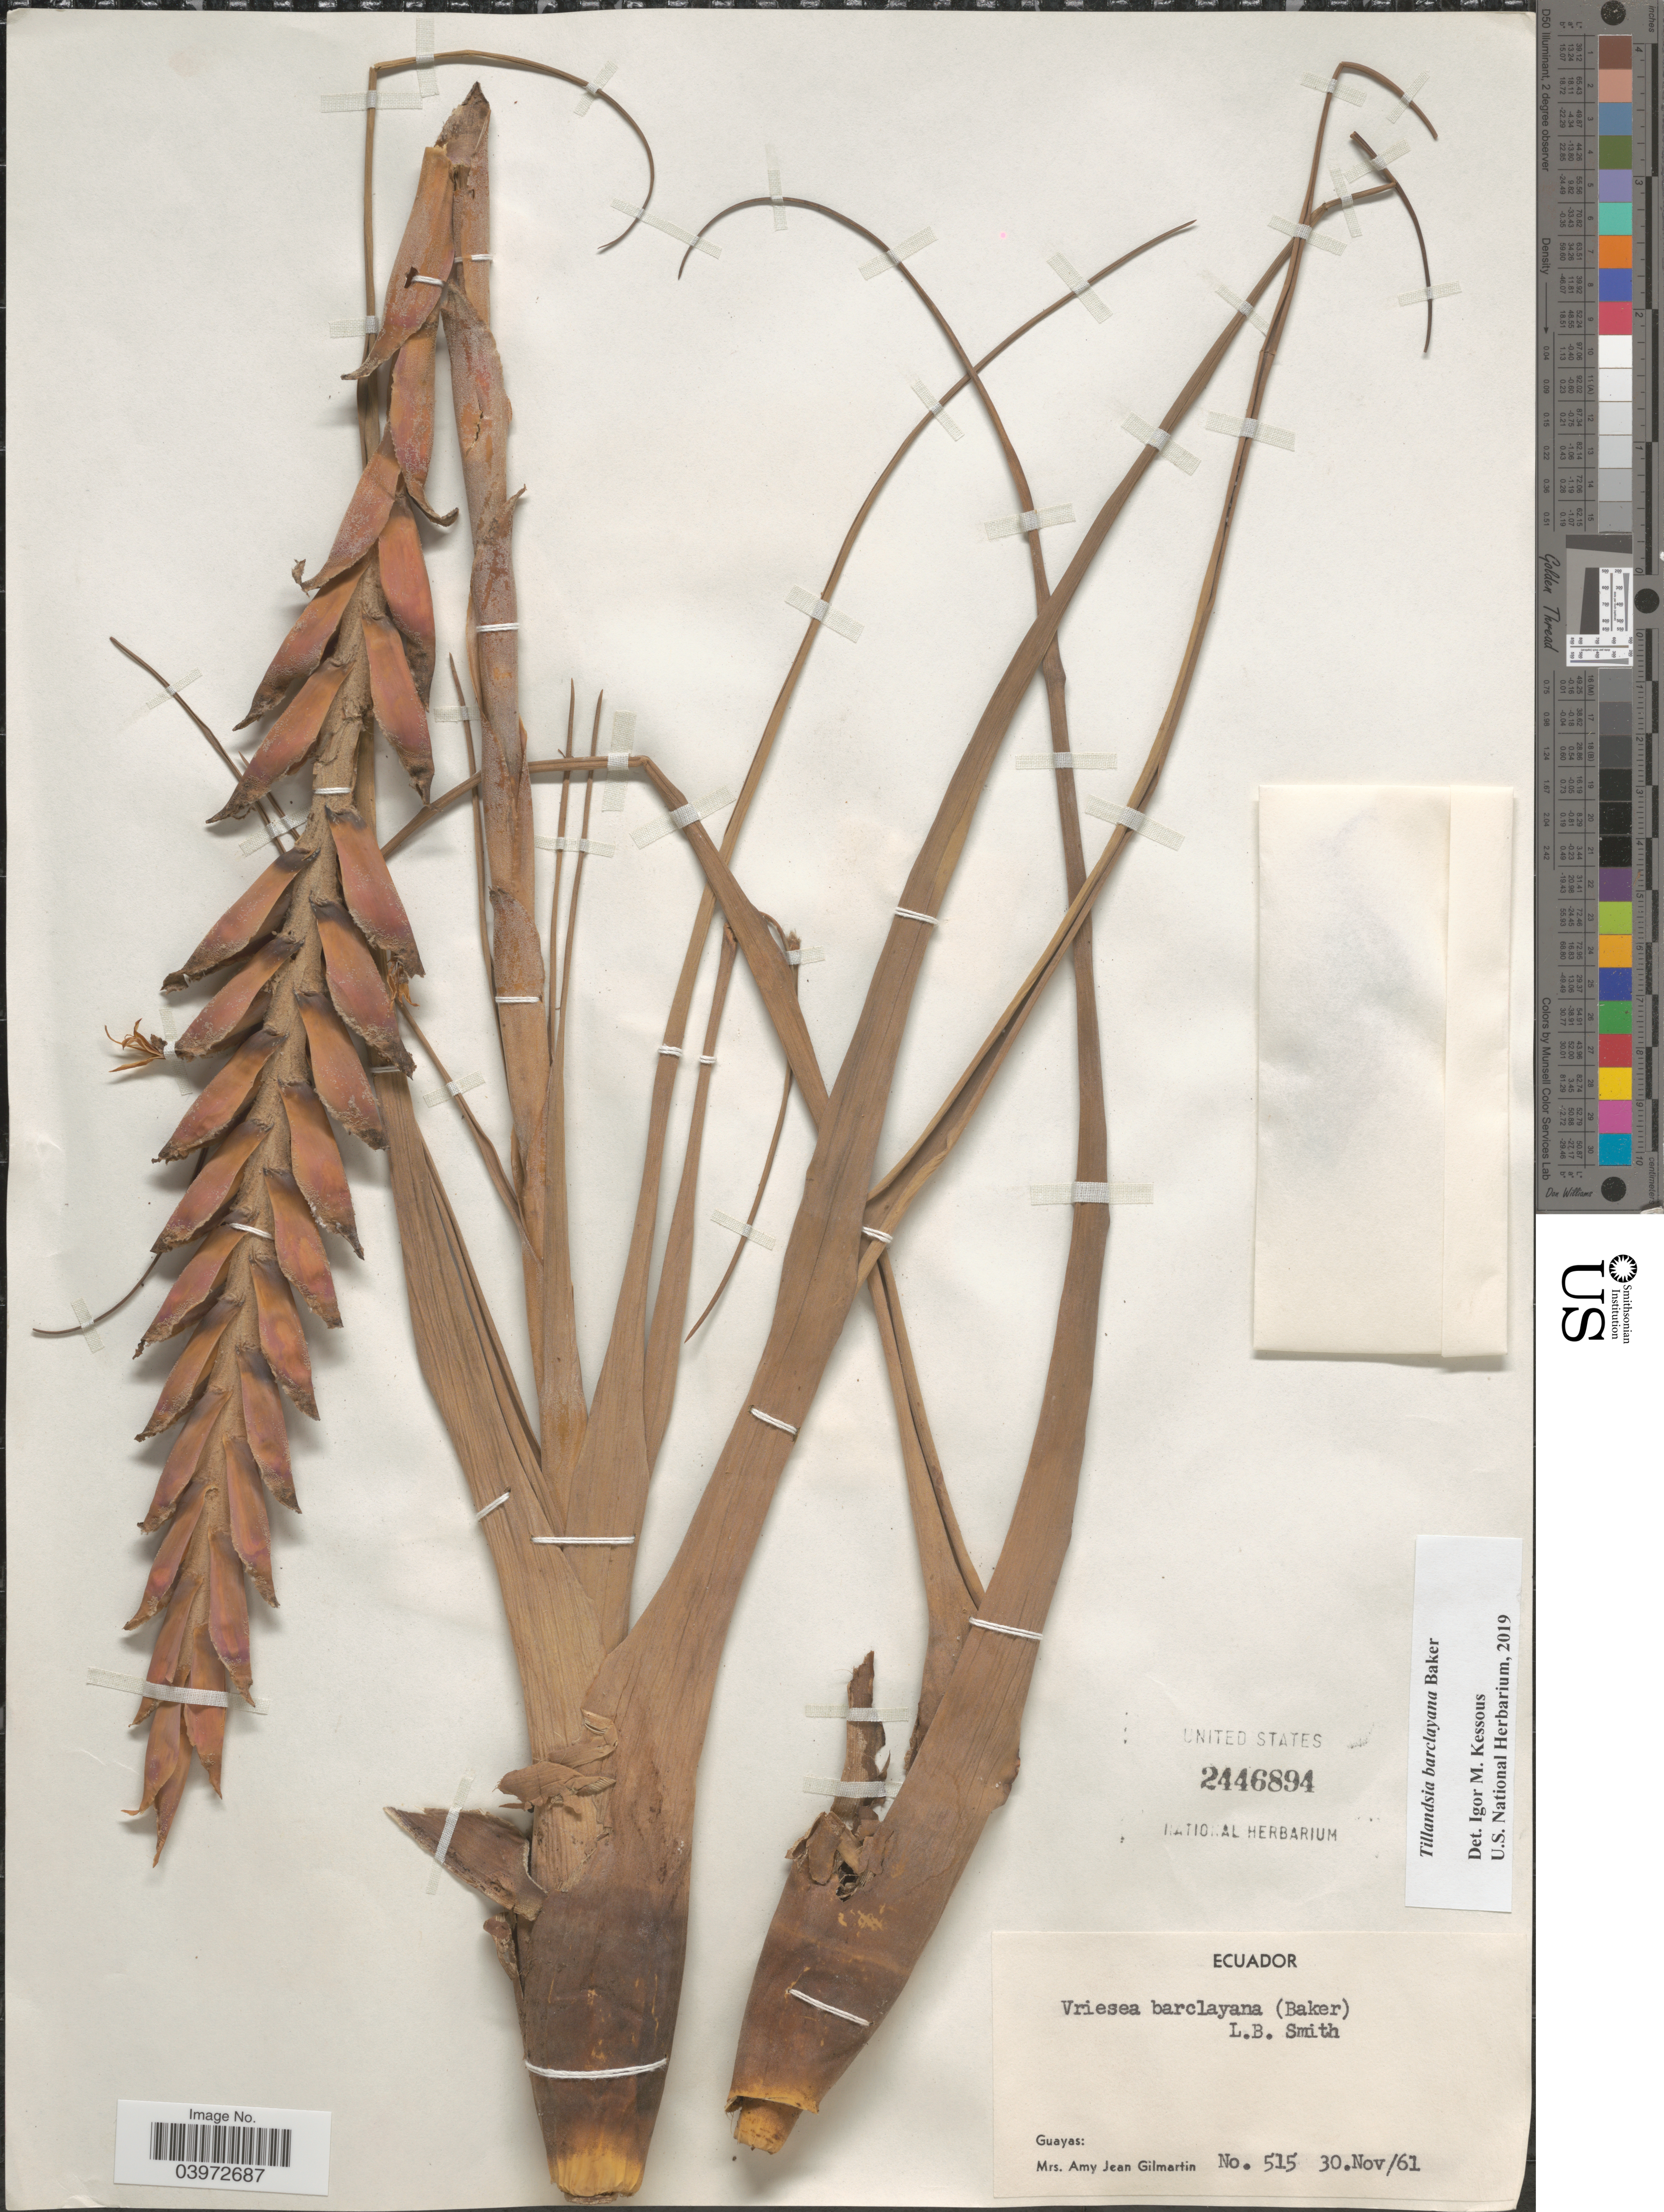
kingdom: Plantae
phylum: Tracheophyta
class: Liliopsida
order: Poales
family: Bromeliaceae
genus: Tillandsia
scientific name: Tillandsia barclayana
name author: Baker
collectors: A. J. Gilmartin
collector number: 515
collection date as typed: Transcribed d/m/y: 30/11/61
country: Ecuador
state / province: Guayas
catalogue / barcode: US 2446894